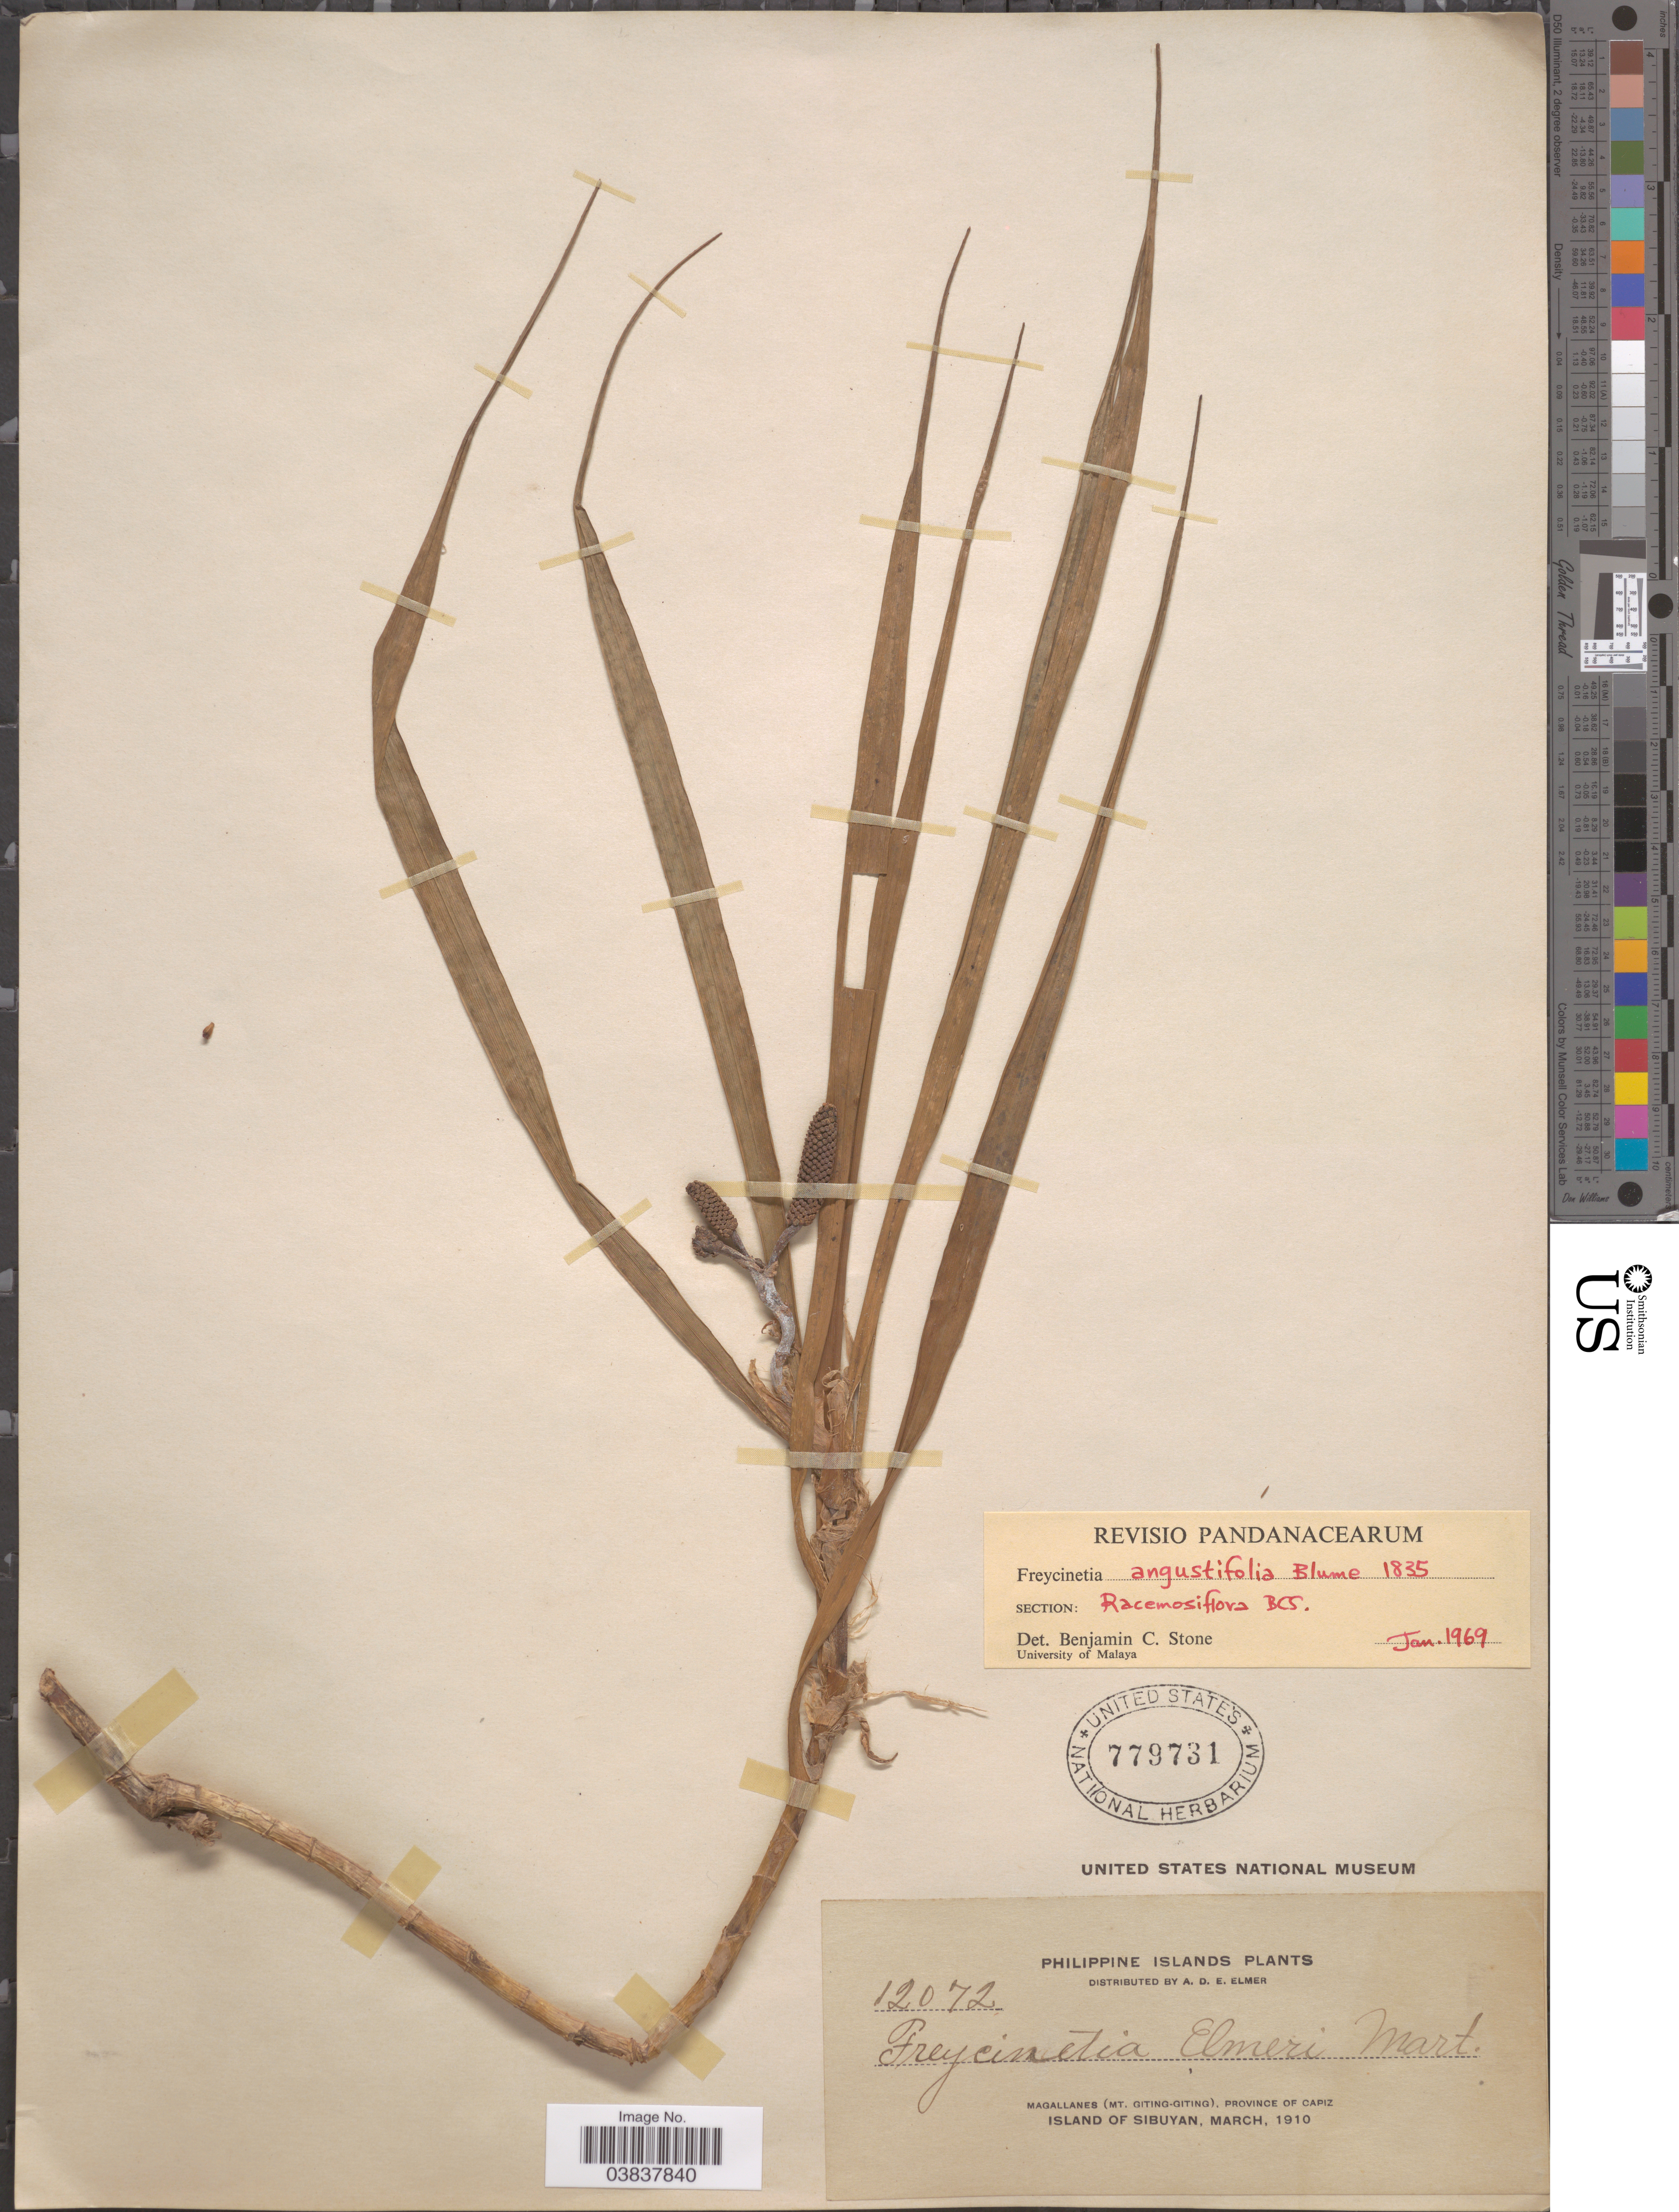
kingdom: Plantae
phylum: Tracheophyta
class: Liliopsida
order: Pandanales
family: Pandanaceae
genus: Freycinetia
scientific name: Freycinetia angustifolia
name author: Blume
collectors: A. D. E. Elmer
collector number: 12072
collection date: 1910-03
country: Philippines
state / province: Western Visayas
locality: Magallanes (Mt. Giting-Giting), Province of Capiz, Island of Sibuyan.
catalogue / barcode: US 779731